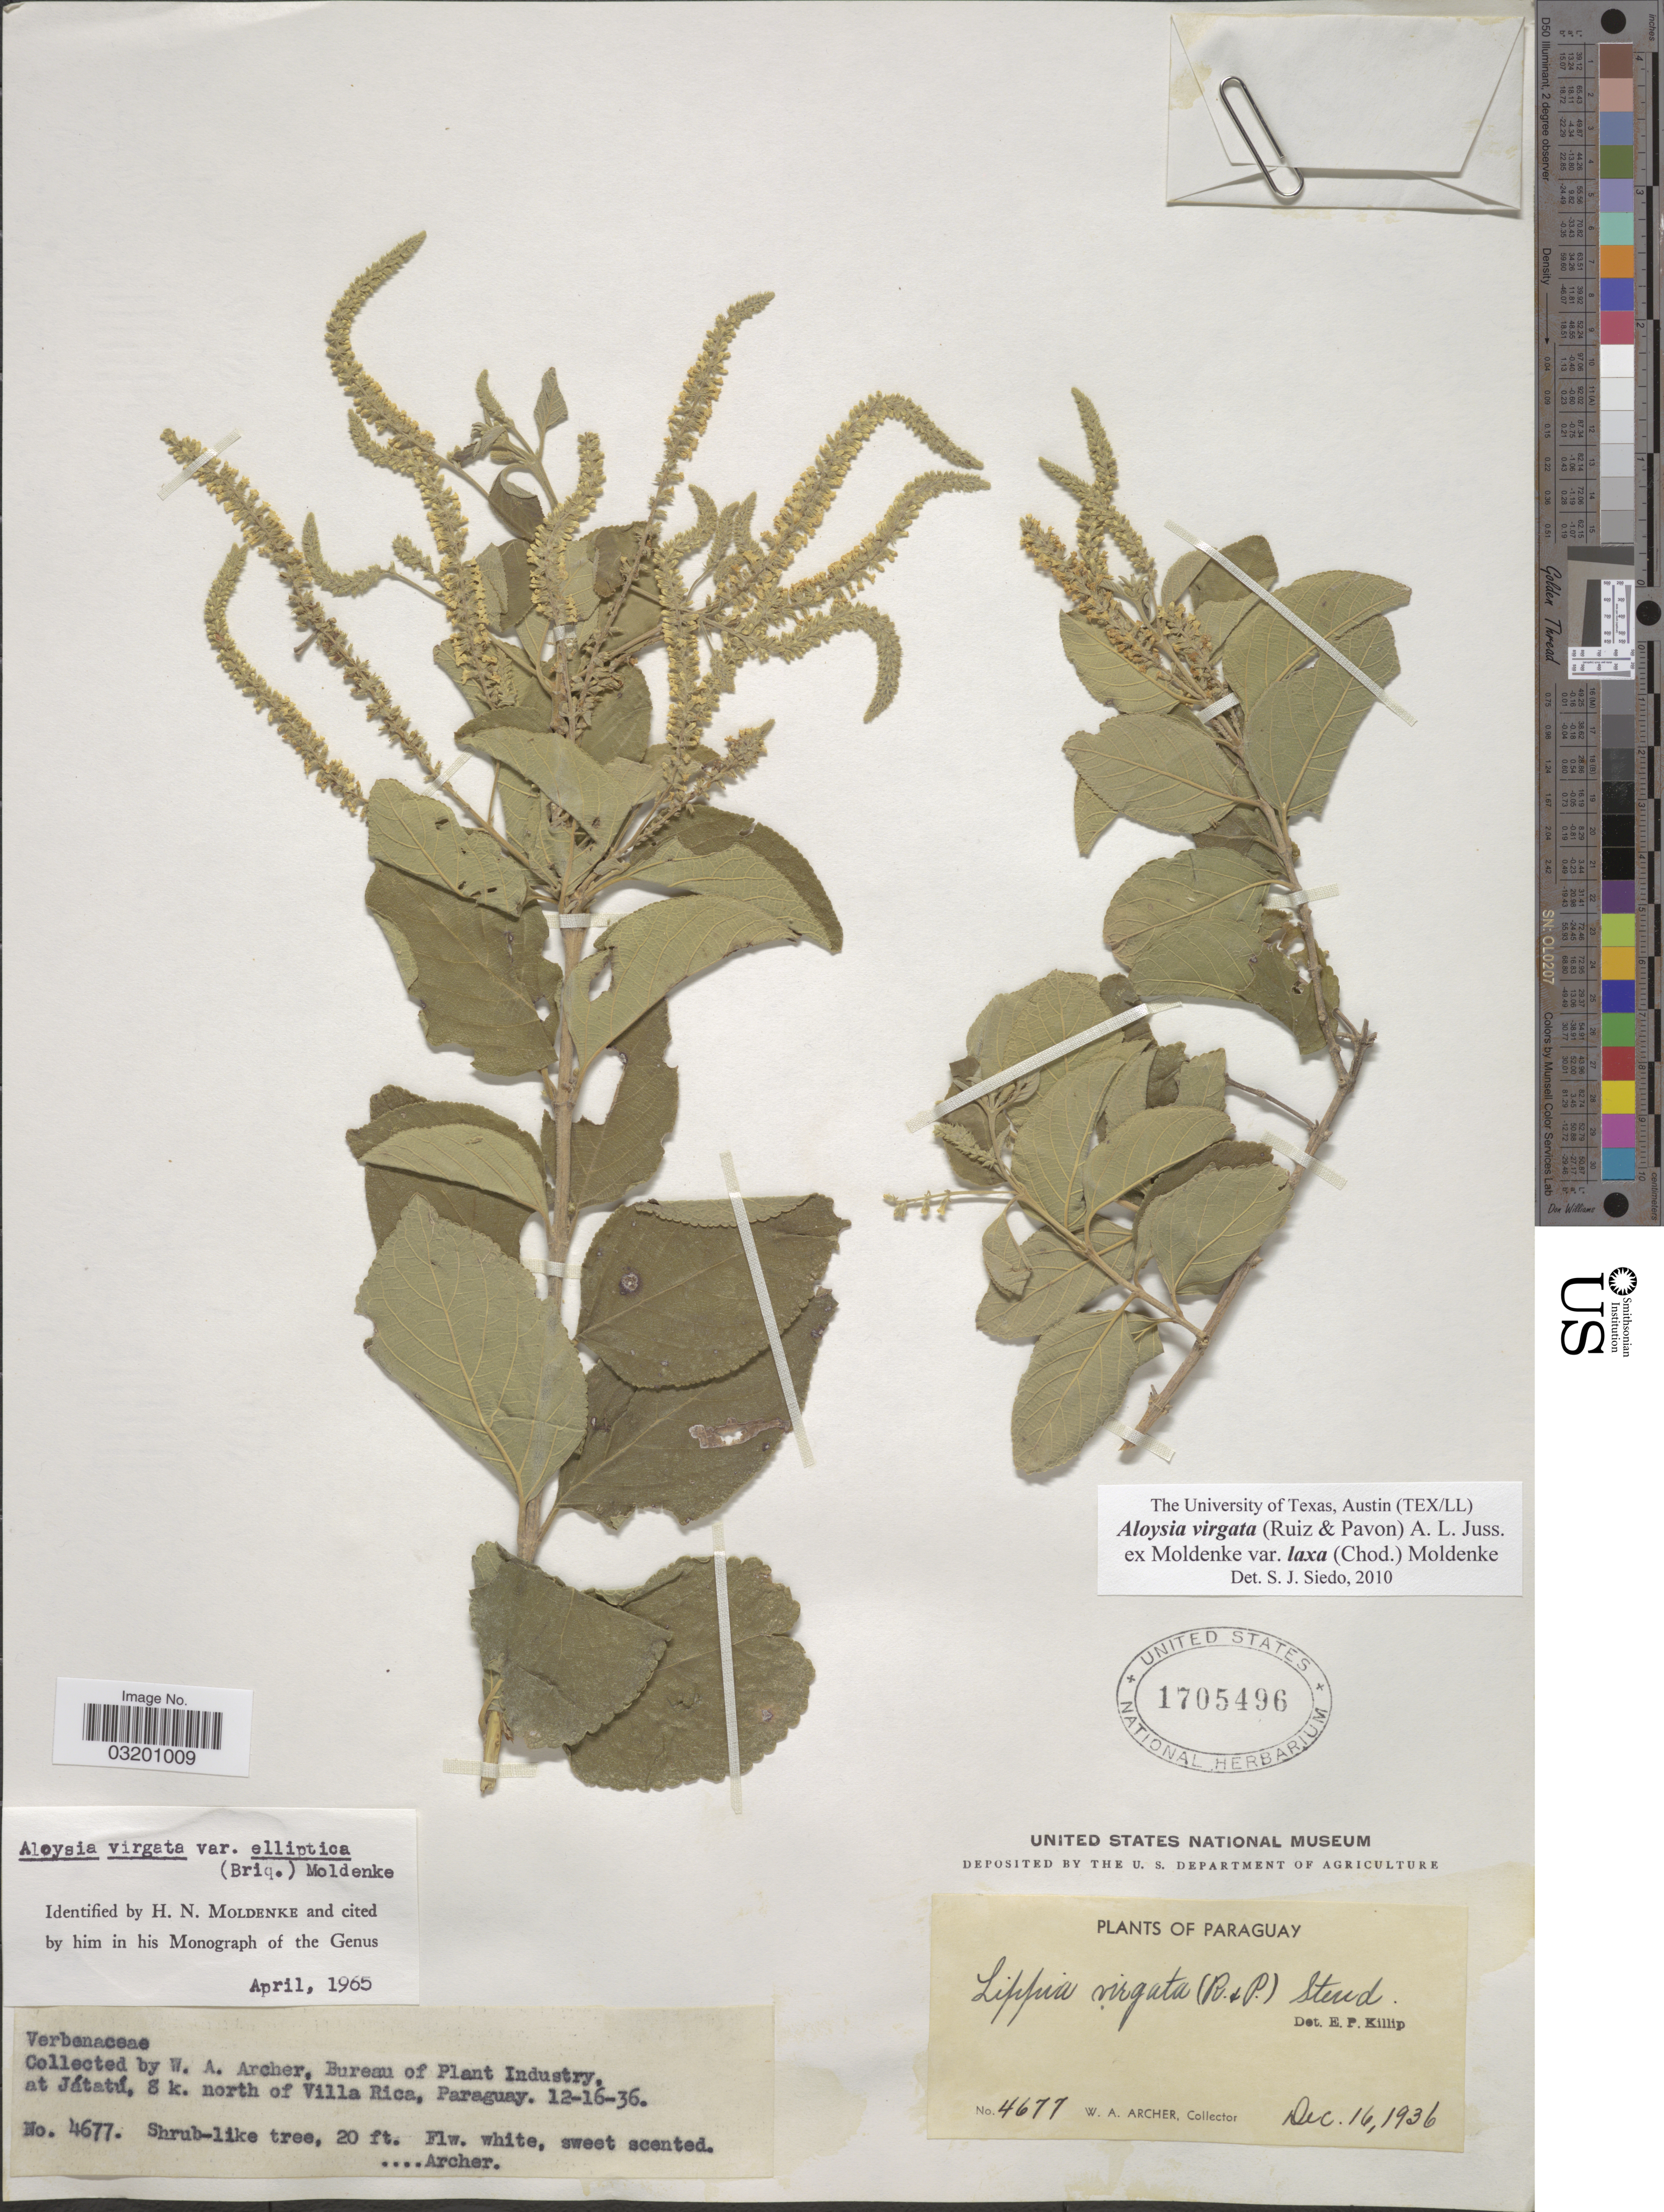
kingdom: Plantae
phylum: Tracheophyta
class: Magnoliopsida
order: Lamiales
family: Verbenaceae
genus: Aloysia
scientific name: Aloysia virgata var. laxa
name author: (Chodat) Moldenke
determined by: Siedo, S. J.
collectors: W. Archer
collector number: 4677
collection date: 1936-12-16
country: Paraguay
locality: Játatú, S k. north of Villa Rica.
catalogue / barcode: US 1705496